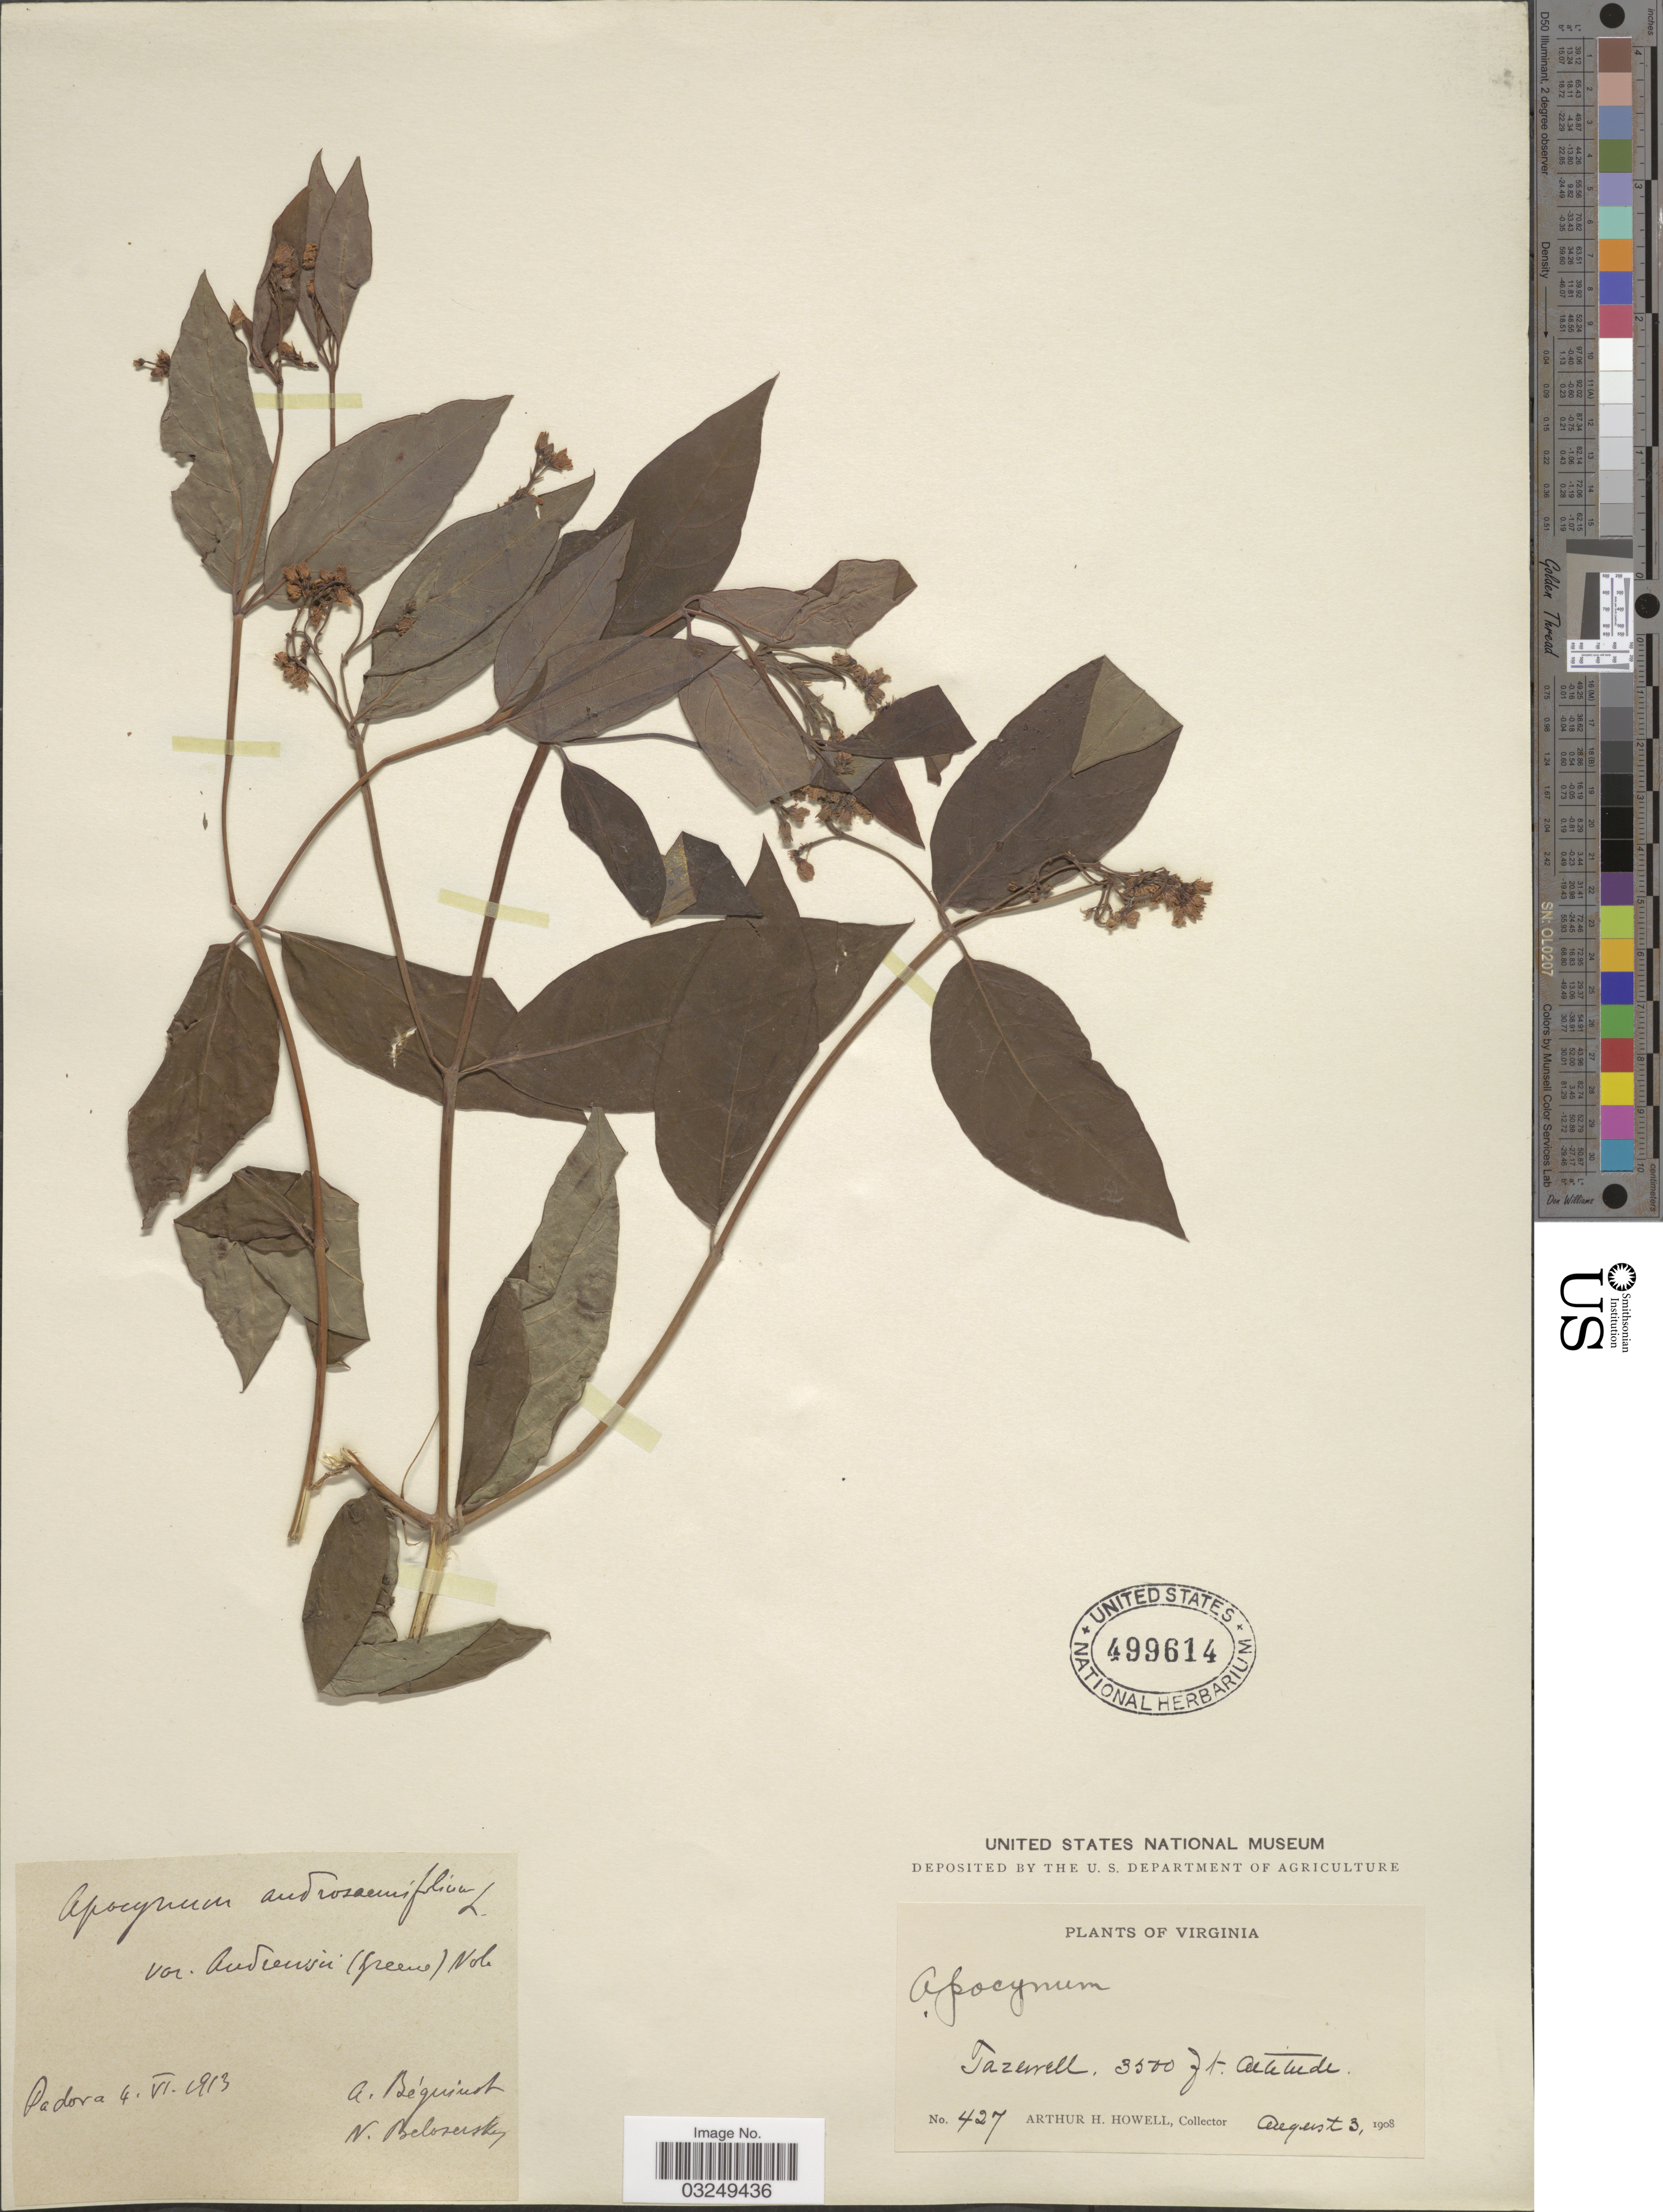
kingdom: Plantae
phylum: Tracheophyta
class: Magnoliopsida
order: Gentianales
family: Apocynaceae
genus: Apocynum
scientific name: Apocynum andrewsii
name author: Greene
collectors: A. Howell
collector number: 427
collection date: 1908-08-03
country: United States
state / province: Virginia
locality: Tazewell.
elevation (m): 1067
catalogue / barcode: US 499614